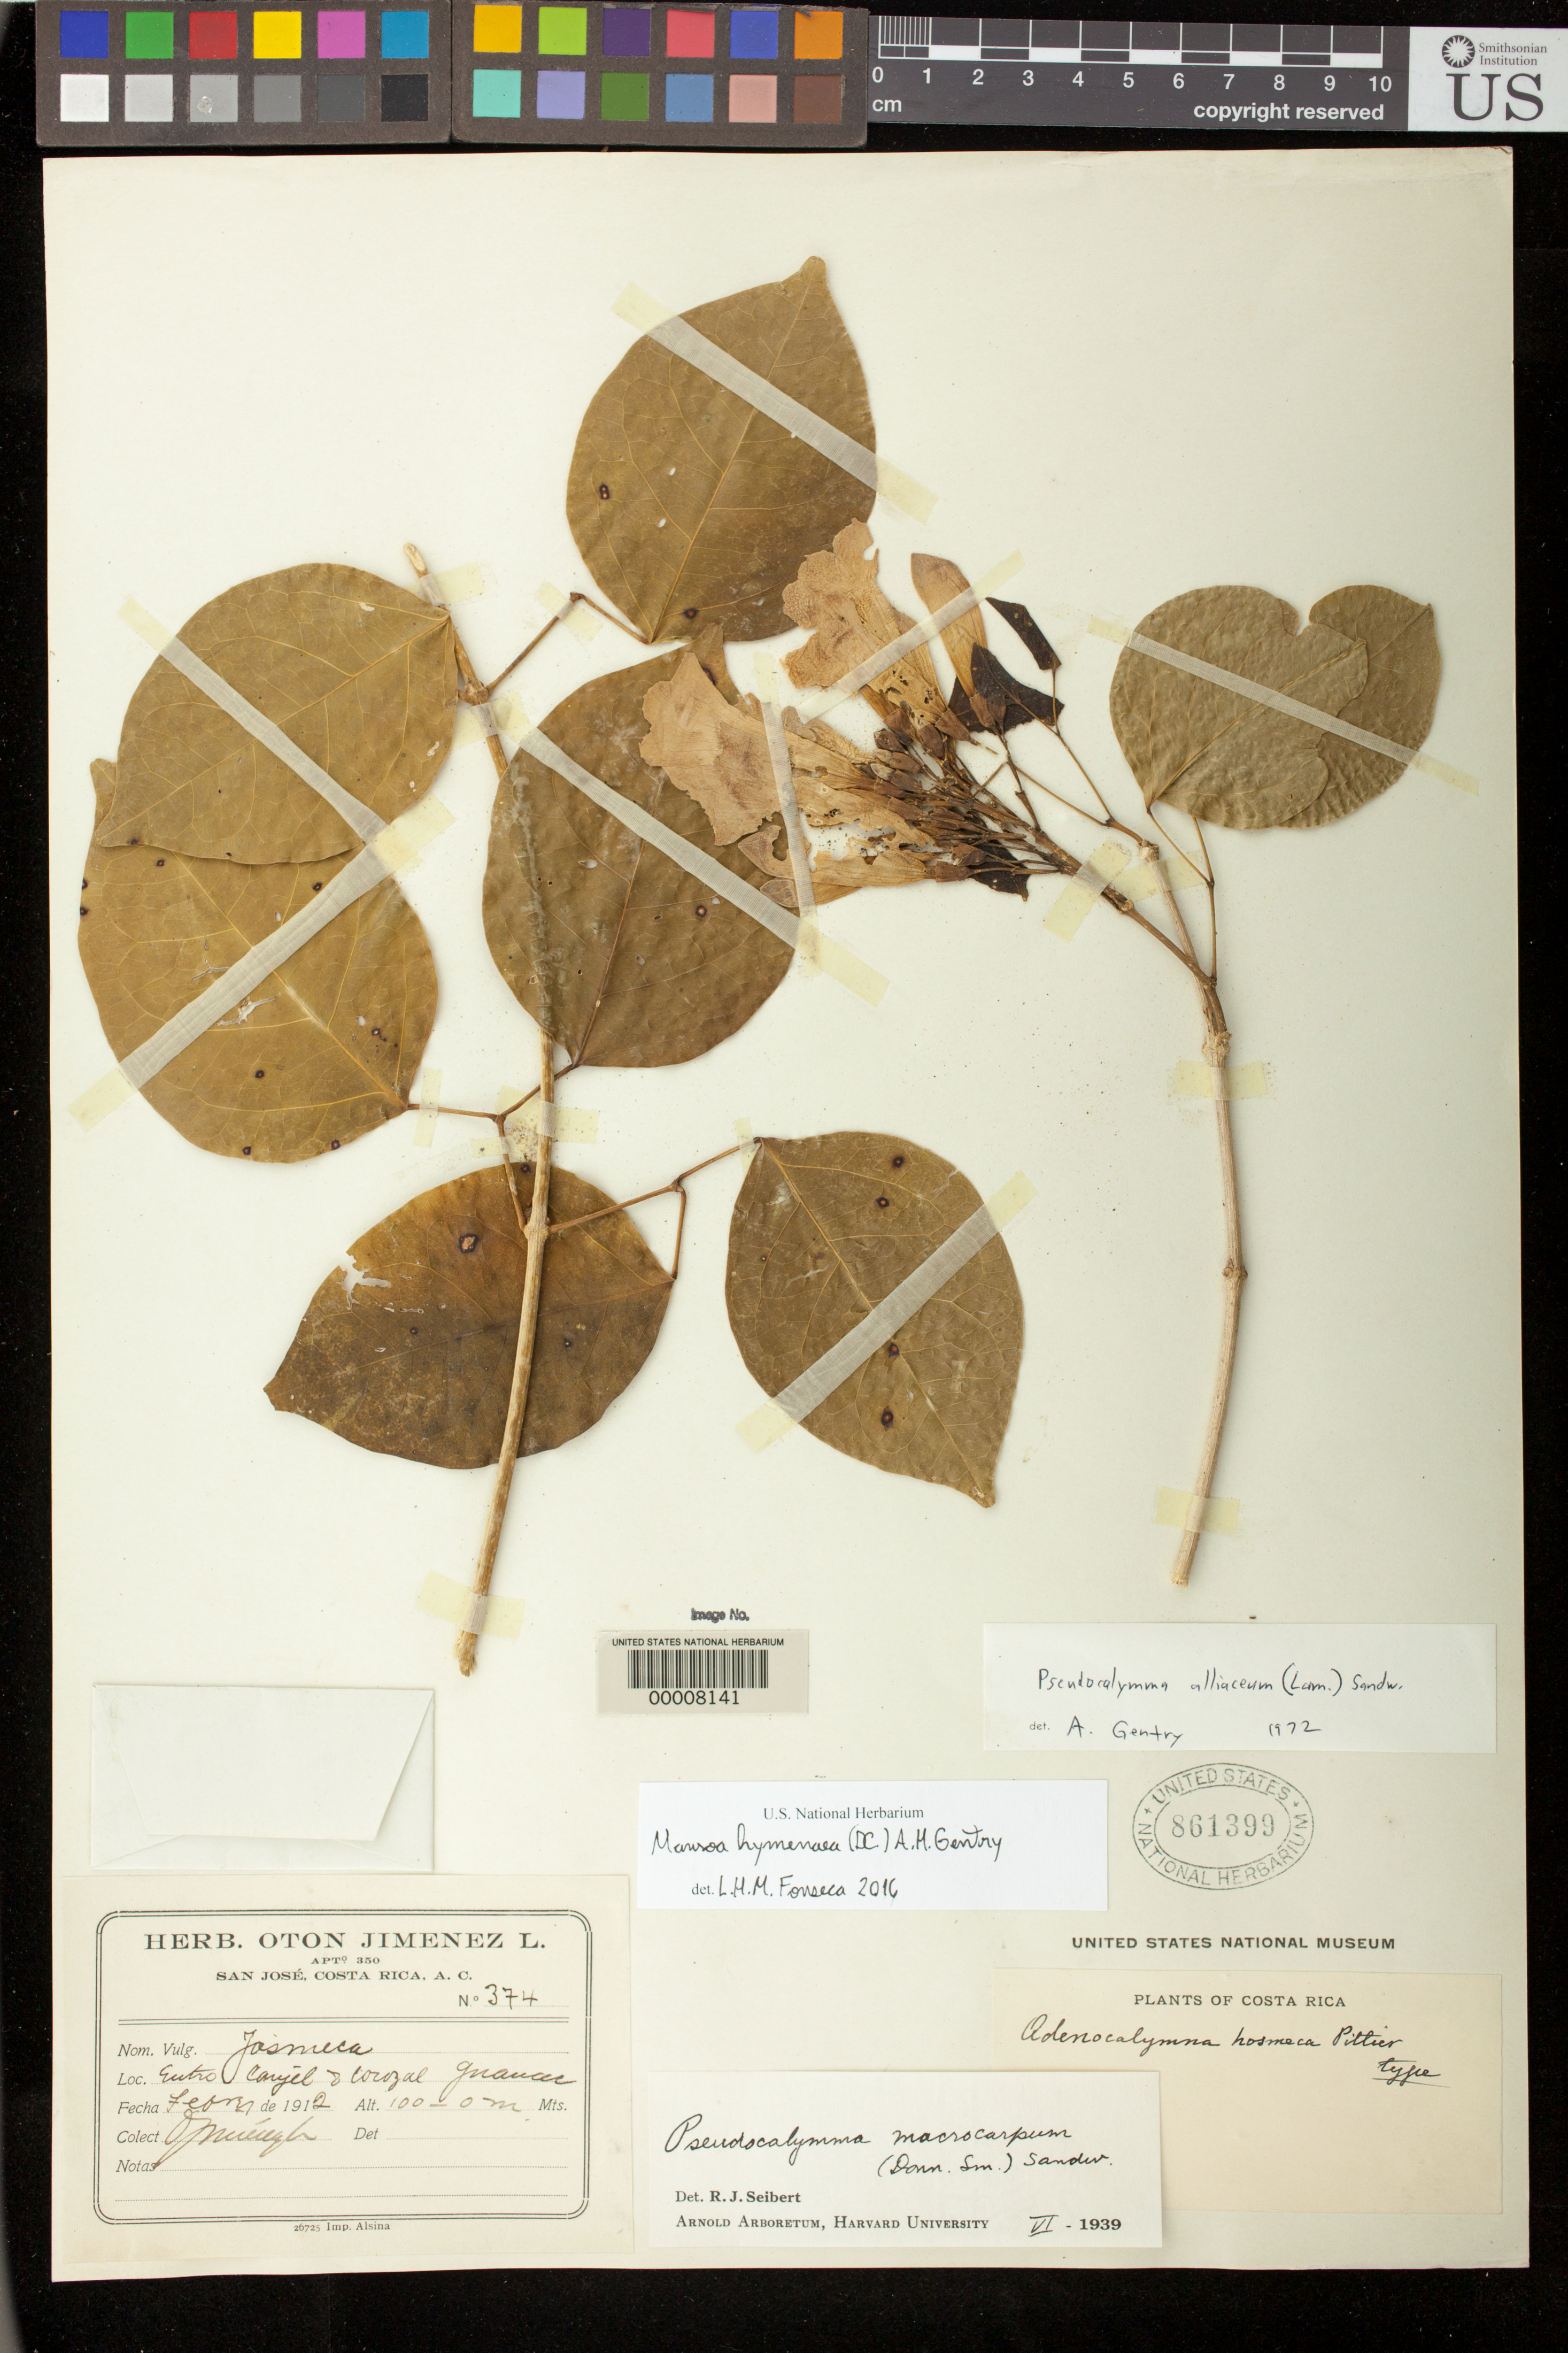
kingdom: Plantae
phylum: Tracheophyta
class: Magnoliopsida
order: Lamiales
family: Bignoniaceae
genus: Adenocalymma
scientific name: Adenocalymma hosmeca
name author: Pittier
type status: Holotype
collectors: O. Jiménez L.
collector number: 374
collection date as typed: Feb 1912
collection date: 1912-02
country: Costa Rica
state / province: Guanacaste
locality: Entro Cangel y Corozal, Guanacaste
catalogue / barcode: US 861399